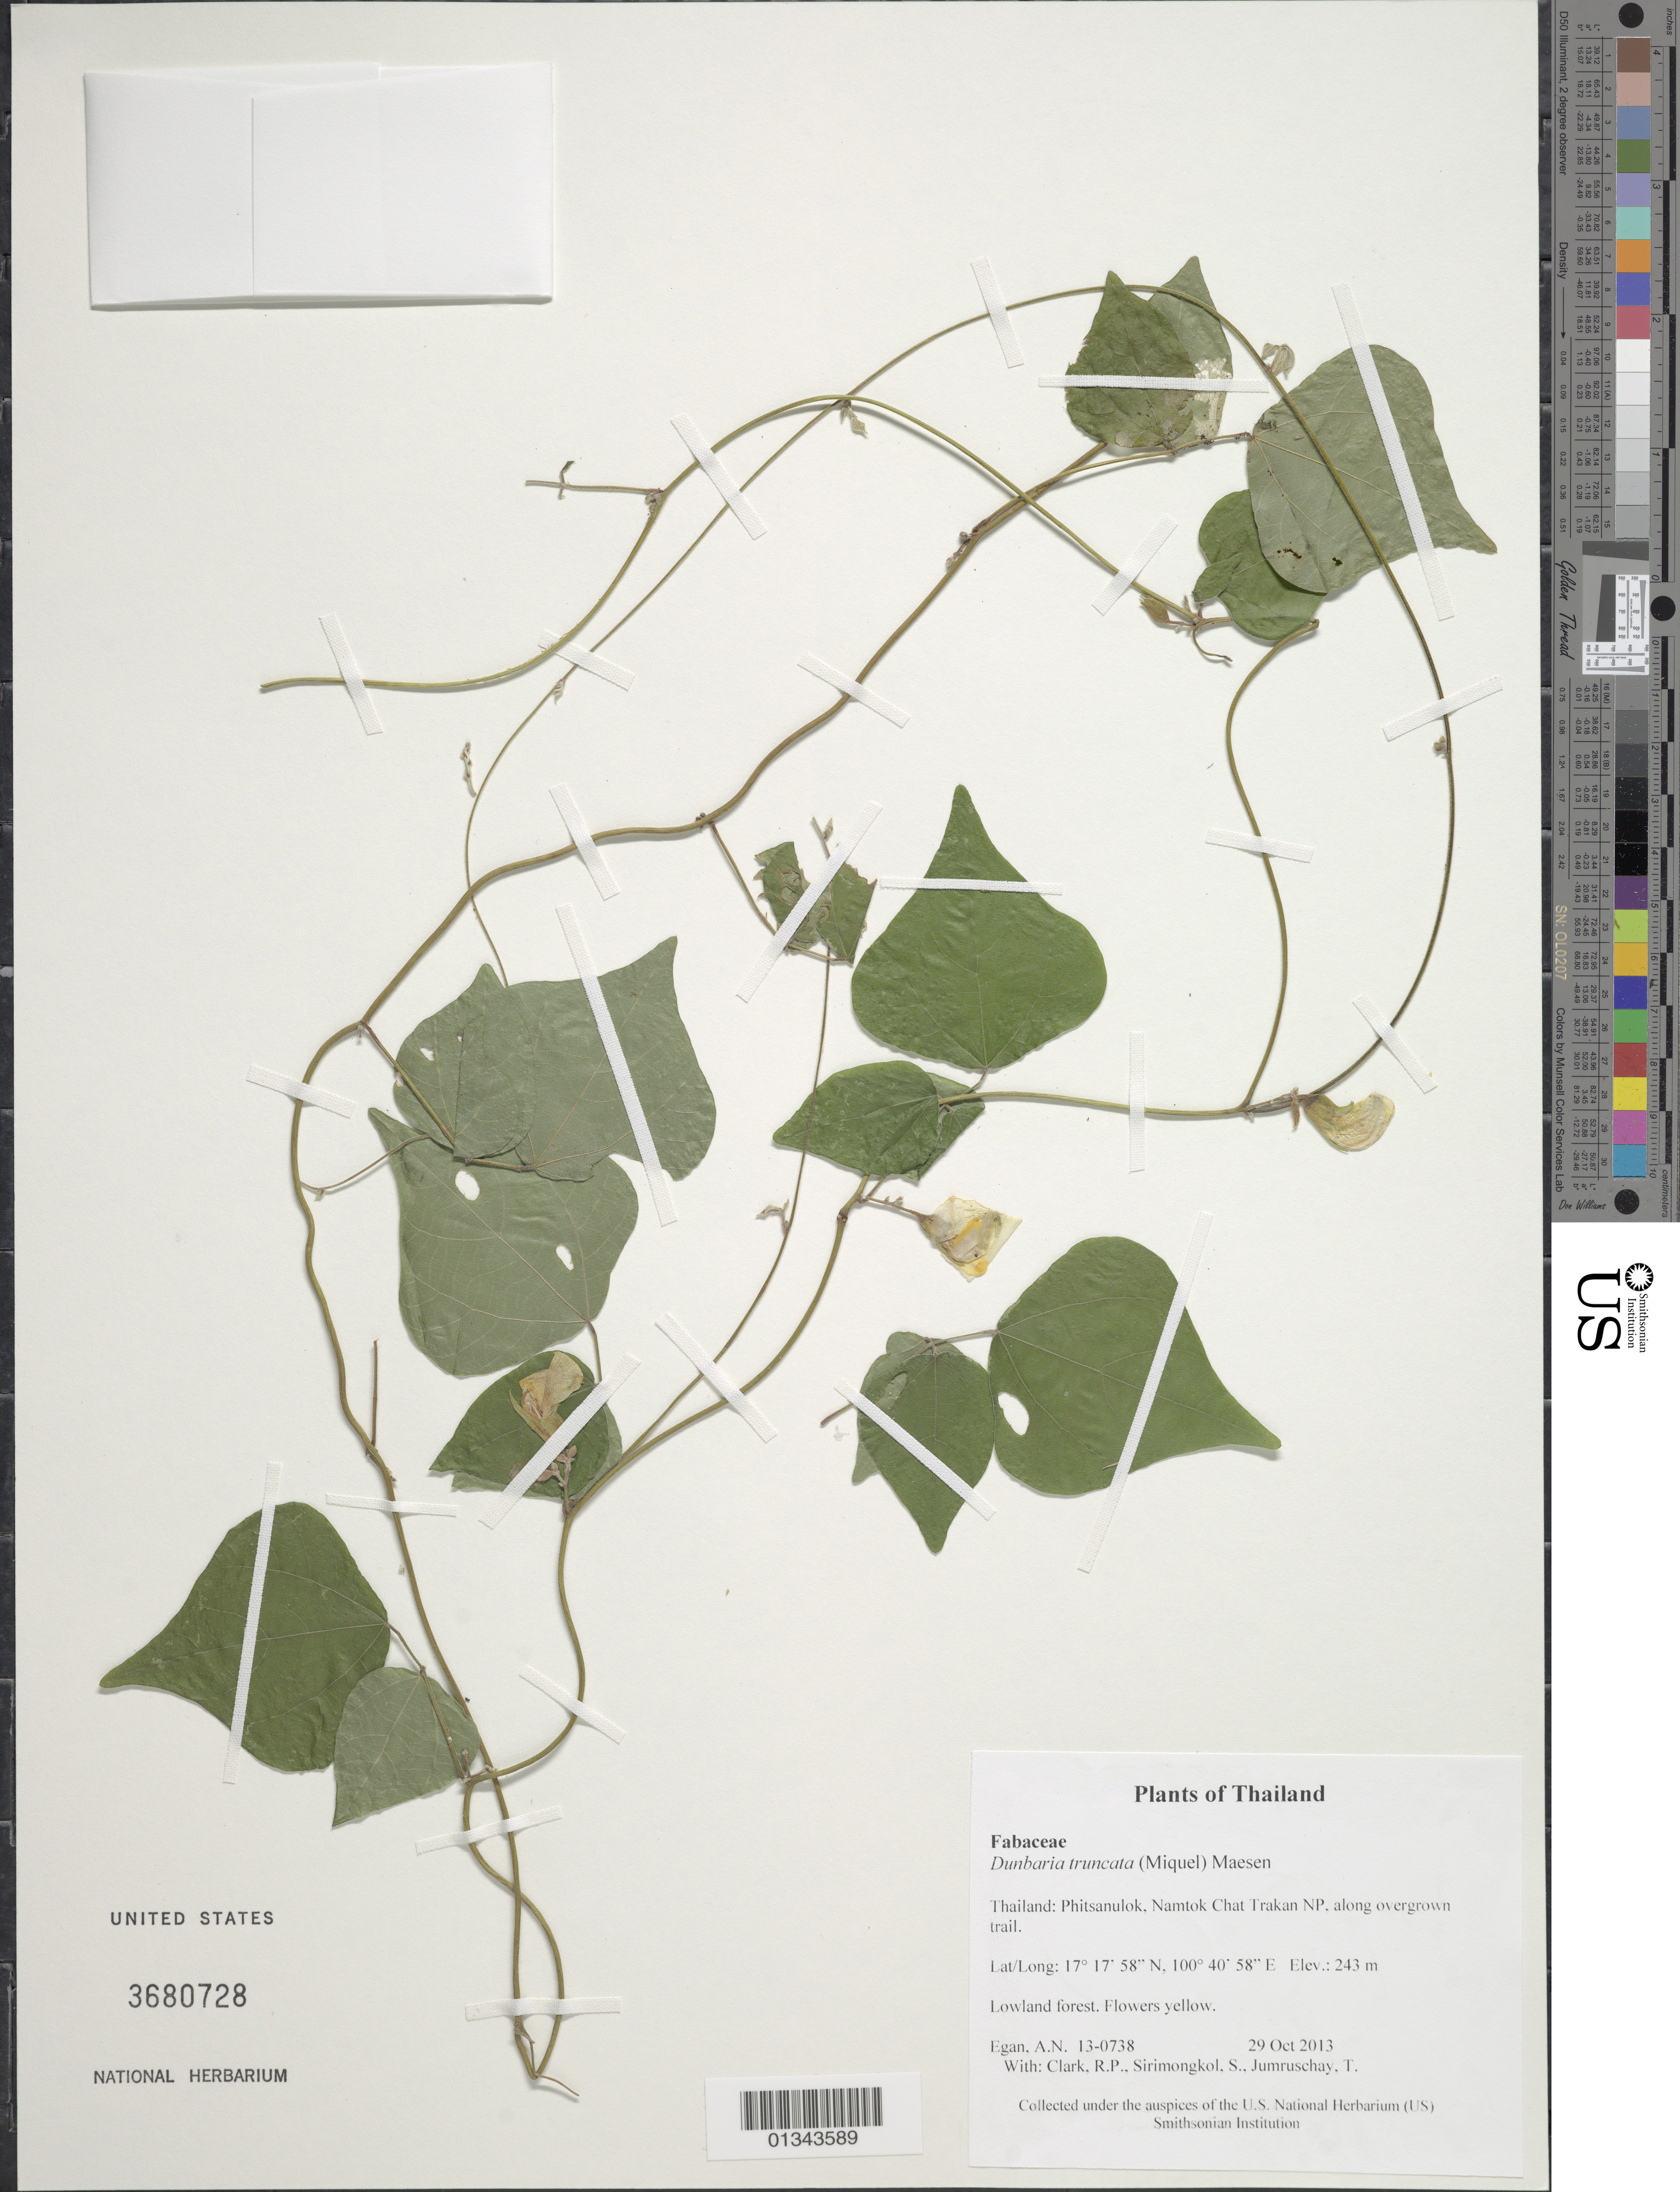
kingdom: Plantae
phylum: Tracheophyta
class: Magnoliopsida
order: Fabales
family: Fabaceae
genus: Dunbaria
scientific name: Dunbaria truncata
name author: (Miq.) Maesen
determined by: Egan, Ashley N., (US), Smithsonian Institution - National Museum of Natural History (UNITED STATES)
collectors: A. N. Egan, R. P. Clark, S. Sirimongkol & T. Jumruschay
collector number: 13-0738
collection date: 2013-10-29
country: Thailand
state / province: Phitsanulok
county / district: Chat Trakan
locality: Namtok Chat Trakan NP, along overgrown trail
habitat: Lowland forest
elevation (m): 243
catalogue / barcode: US 3680728